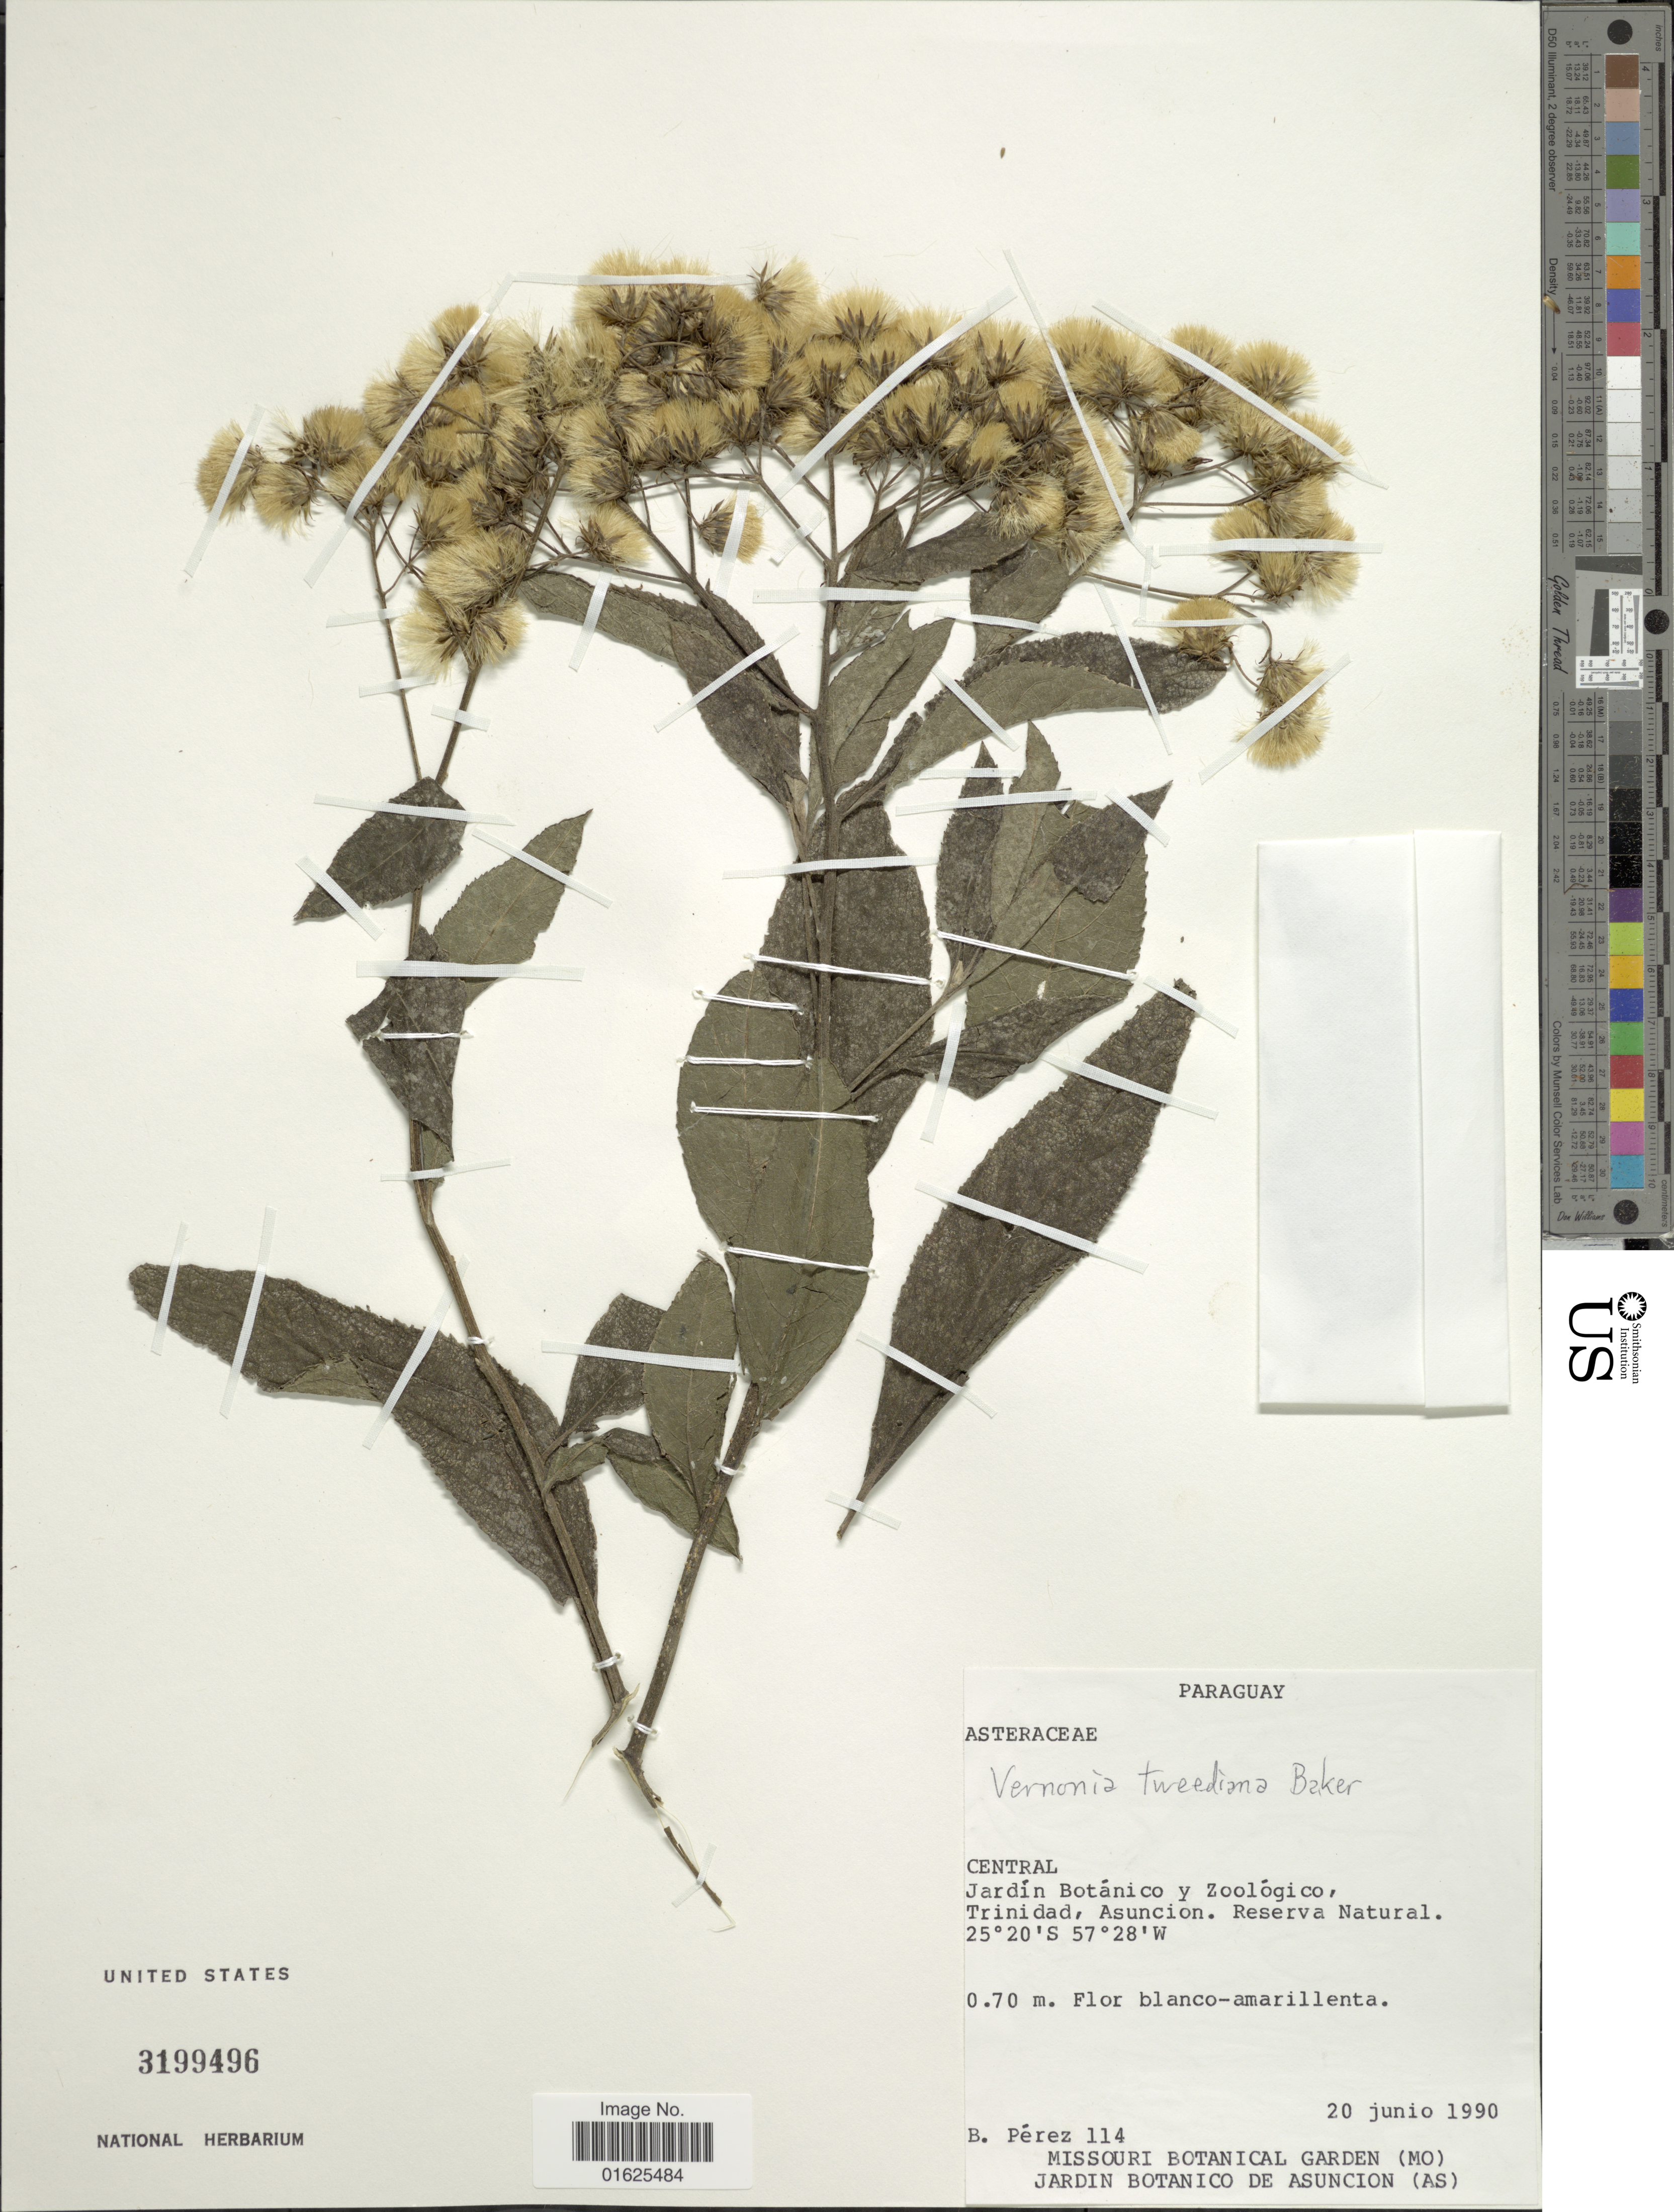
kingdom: Plantae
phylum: Tracheophyta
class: Magnoliopsida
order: Asterales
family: Asteraceae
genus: Vernonanthura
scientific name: Vernonanthura tweedieana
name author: (Baker) H. Rob.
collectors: B. Pérez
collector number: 114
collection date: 1990-06-20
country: Paraguay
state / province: Central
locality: Jardín Botánico y Zoológico, Trinidad, Asuncion. Reserva Natural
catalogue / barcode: US 3199496